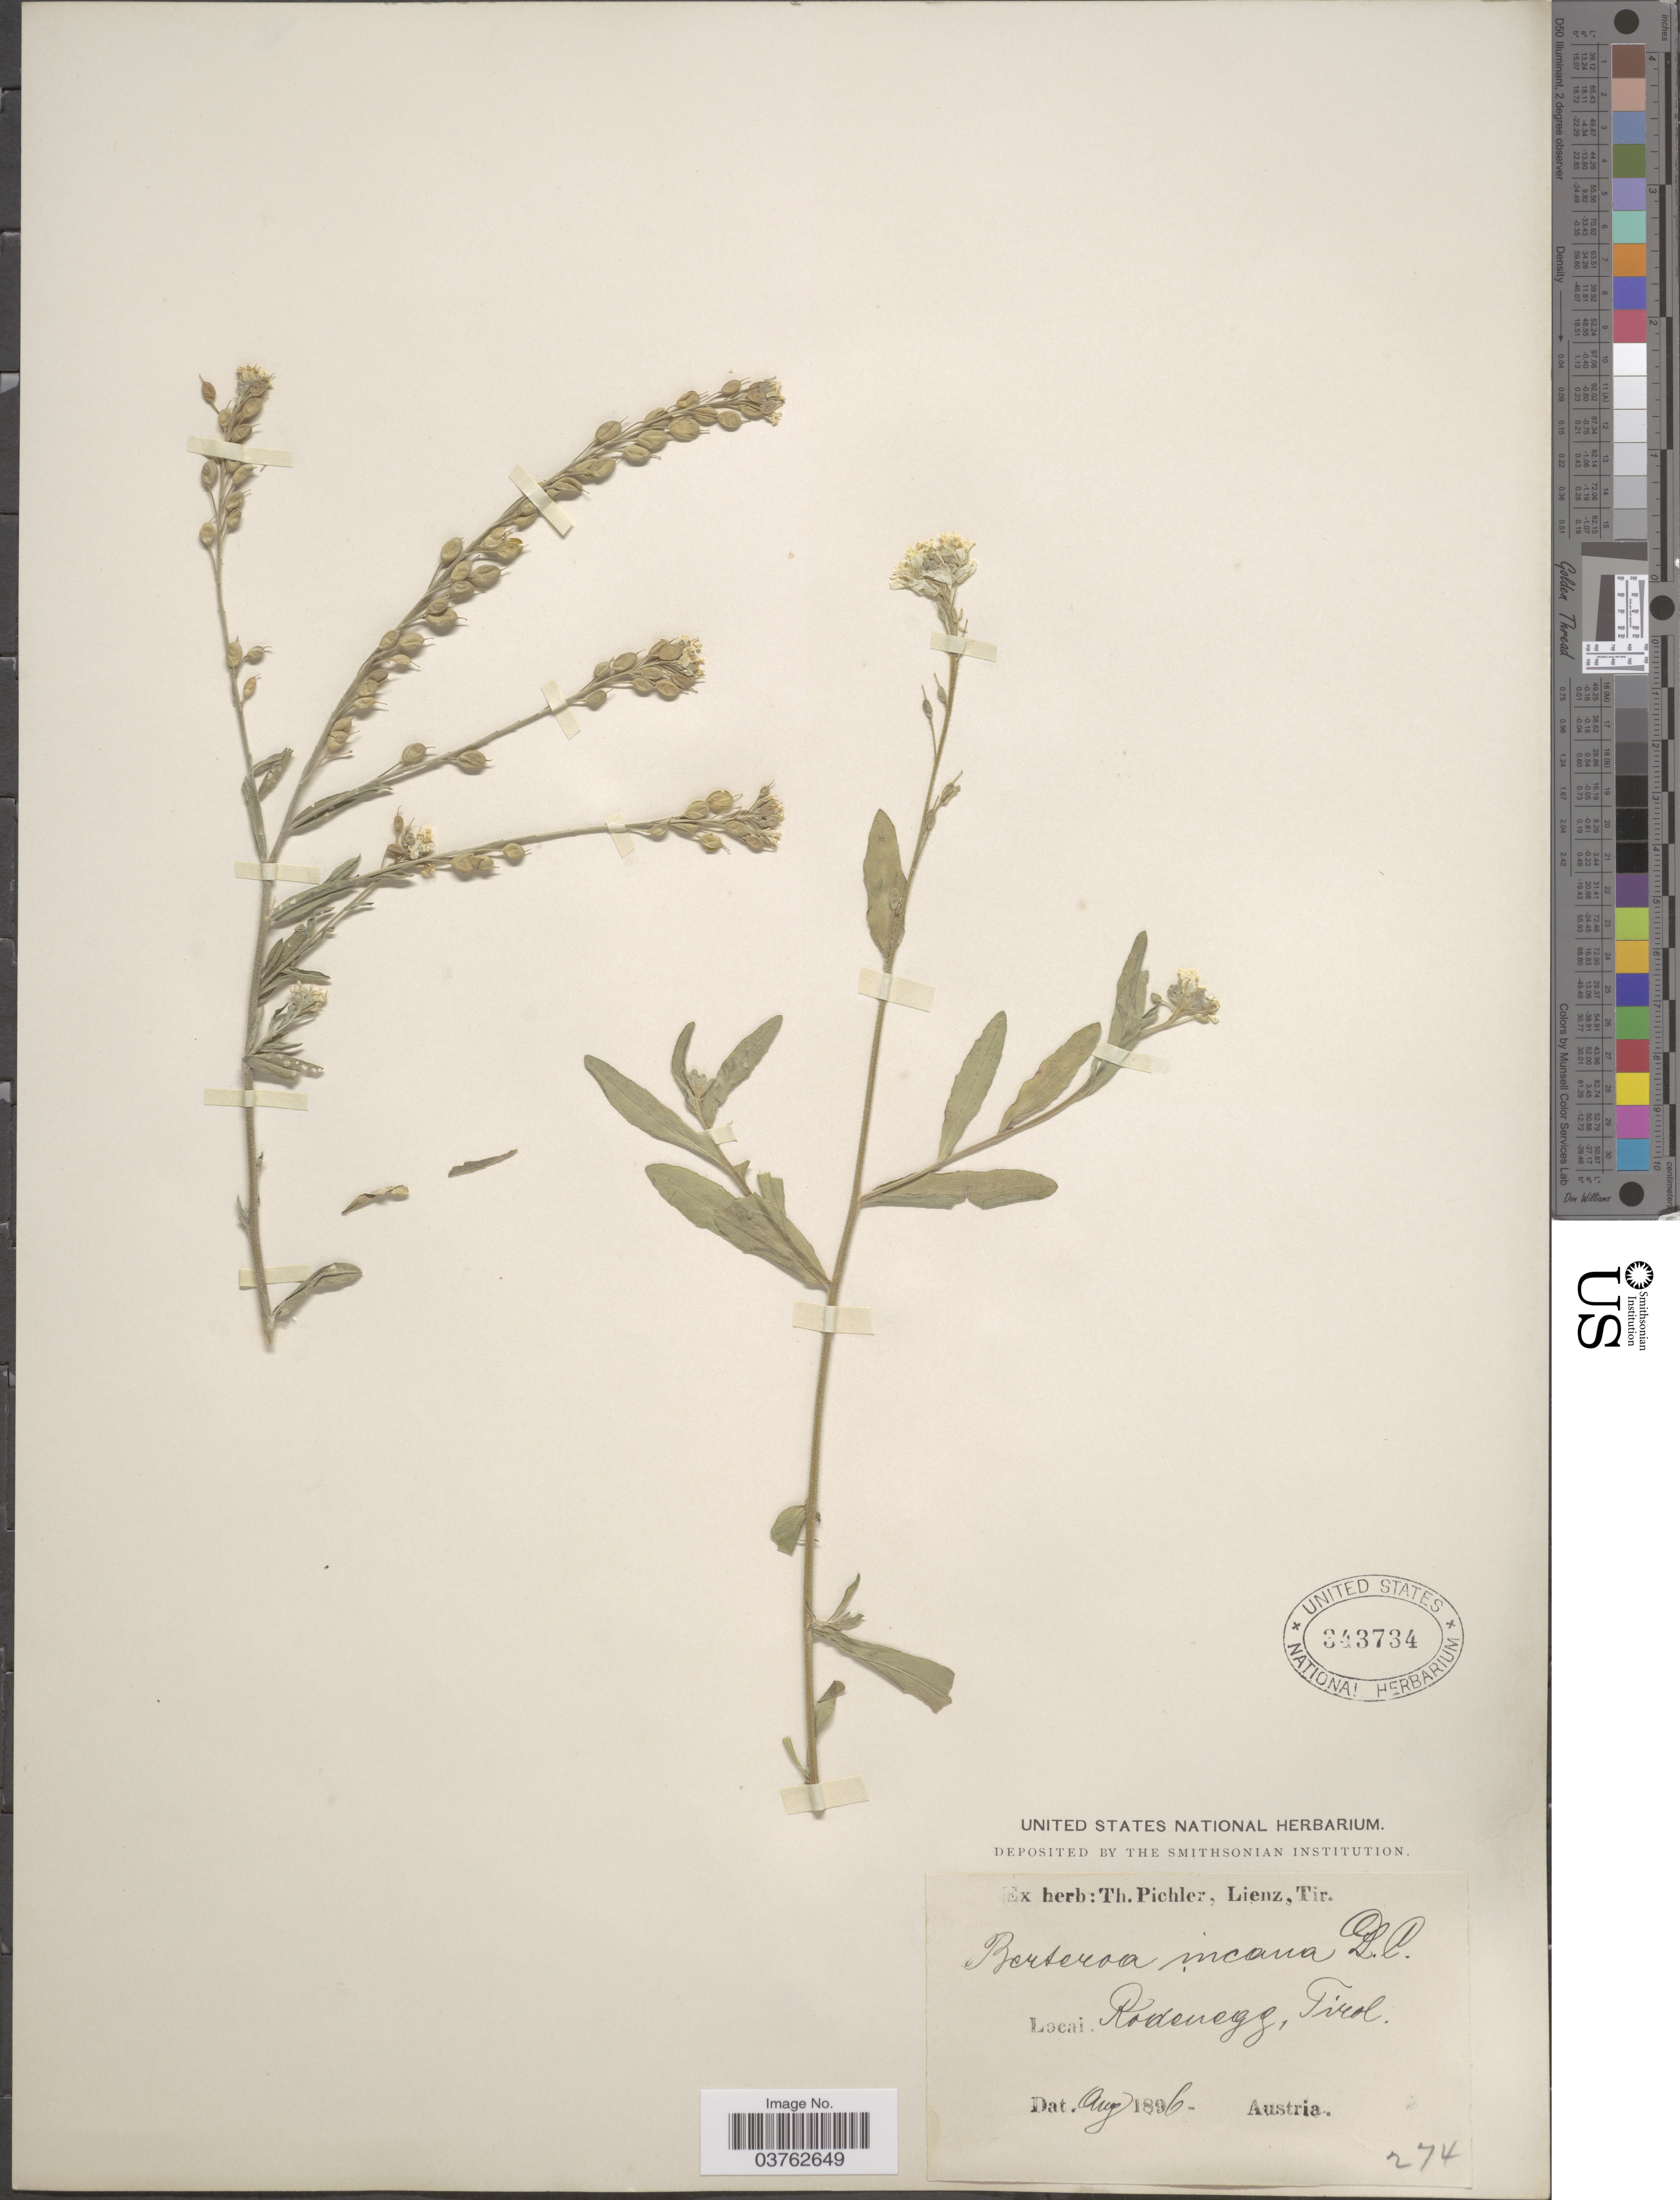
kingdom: Plantae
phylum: Tracheophyta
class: Magnoliopsida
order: Brassicales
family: Brassicaceae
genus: Berteroa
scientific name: Berteroa incana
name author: (L.) DC.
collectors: ex herb. T. Pichler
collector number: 274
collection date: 1896-08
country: Austria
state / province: Tirol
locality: Rodenegg.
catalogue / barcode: US 343734